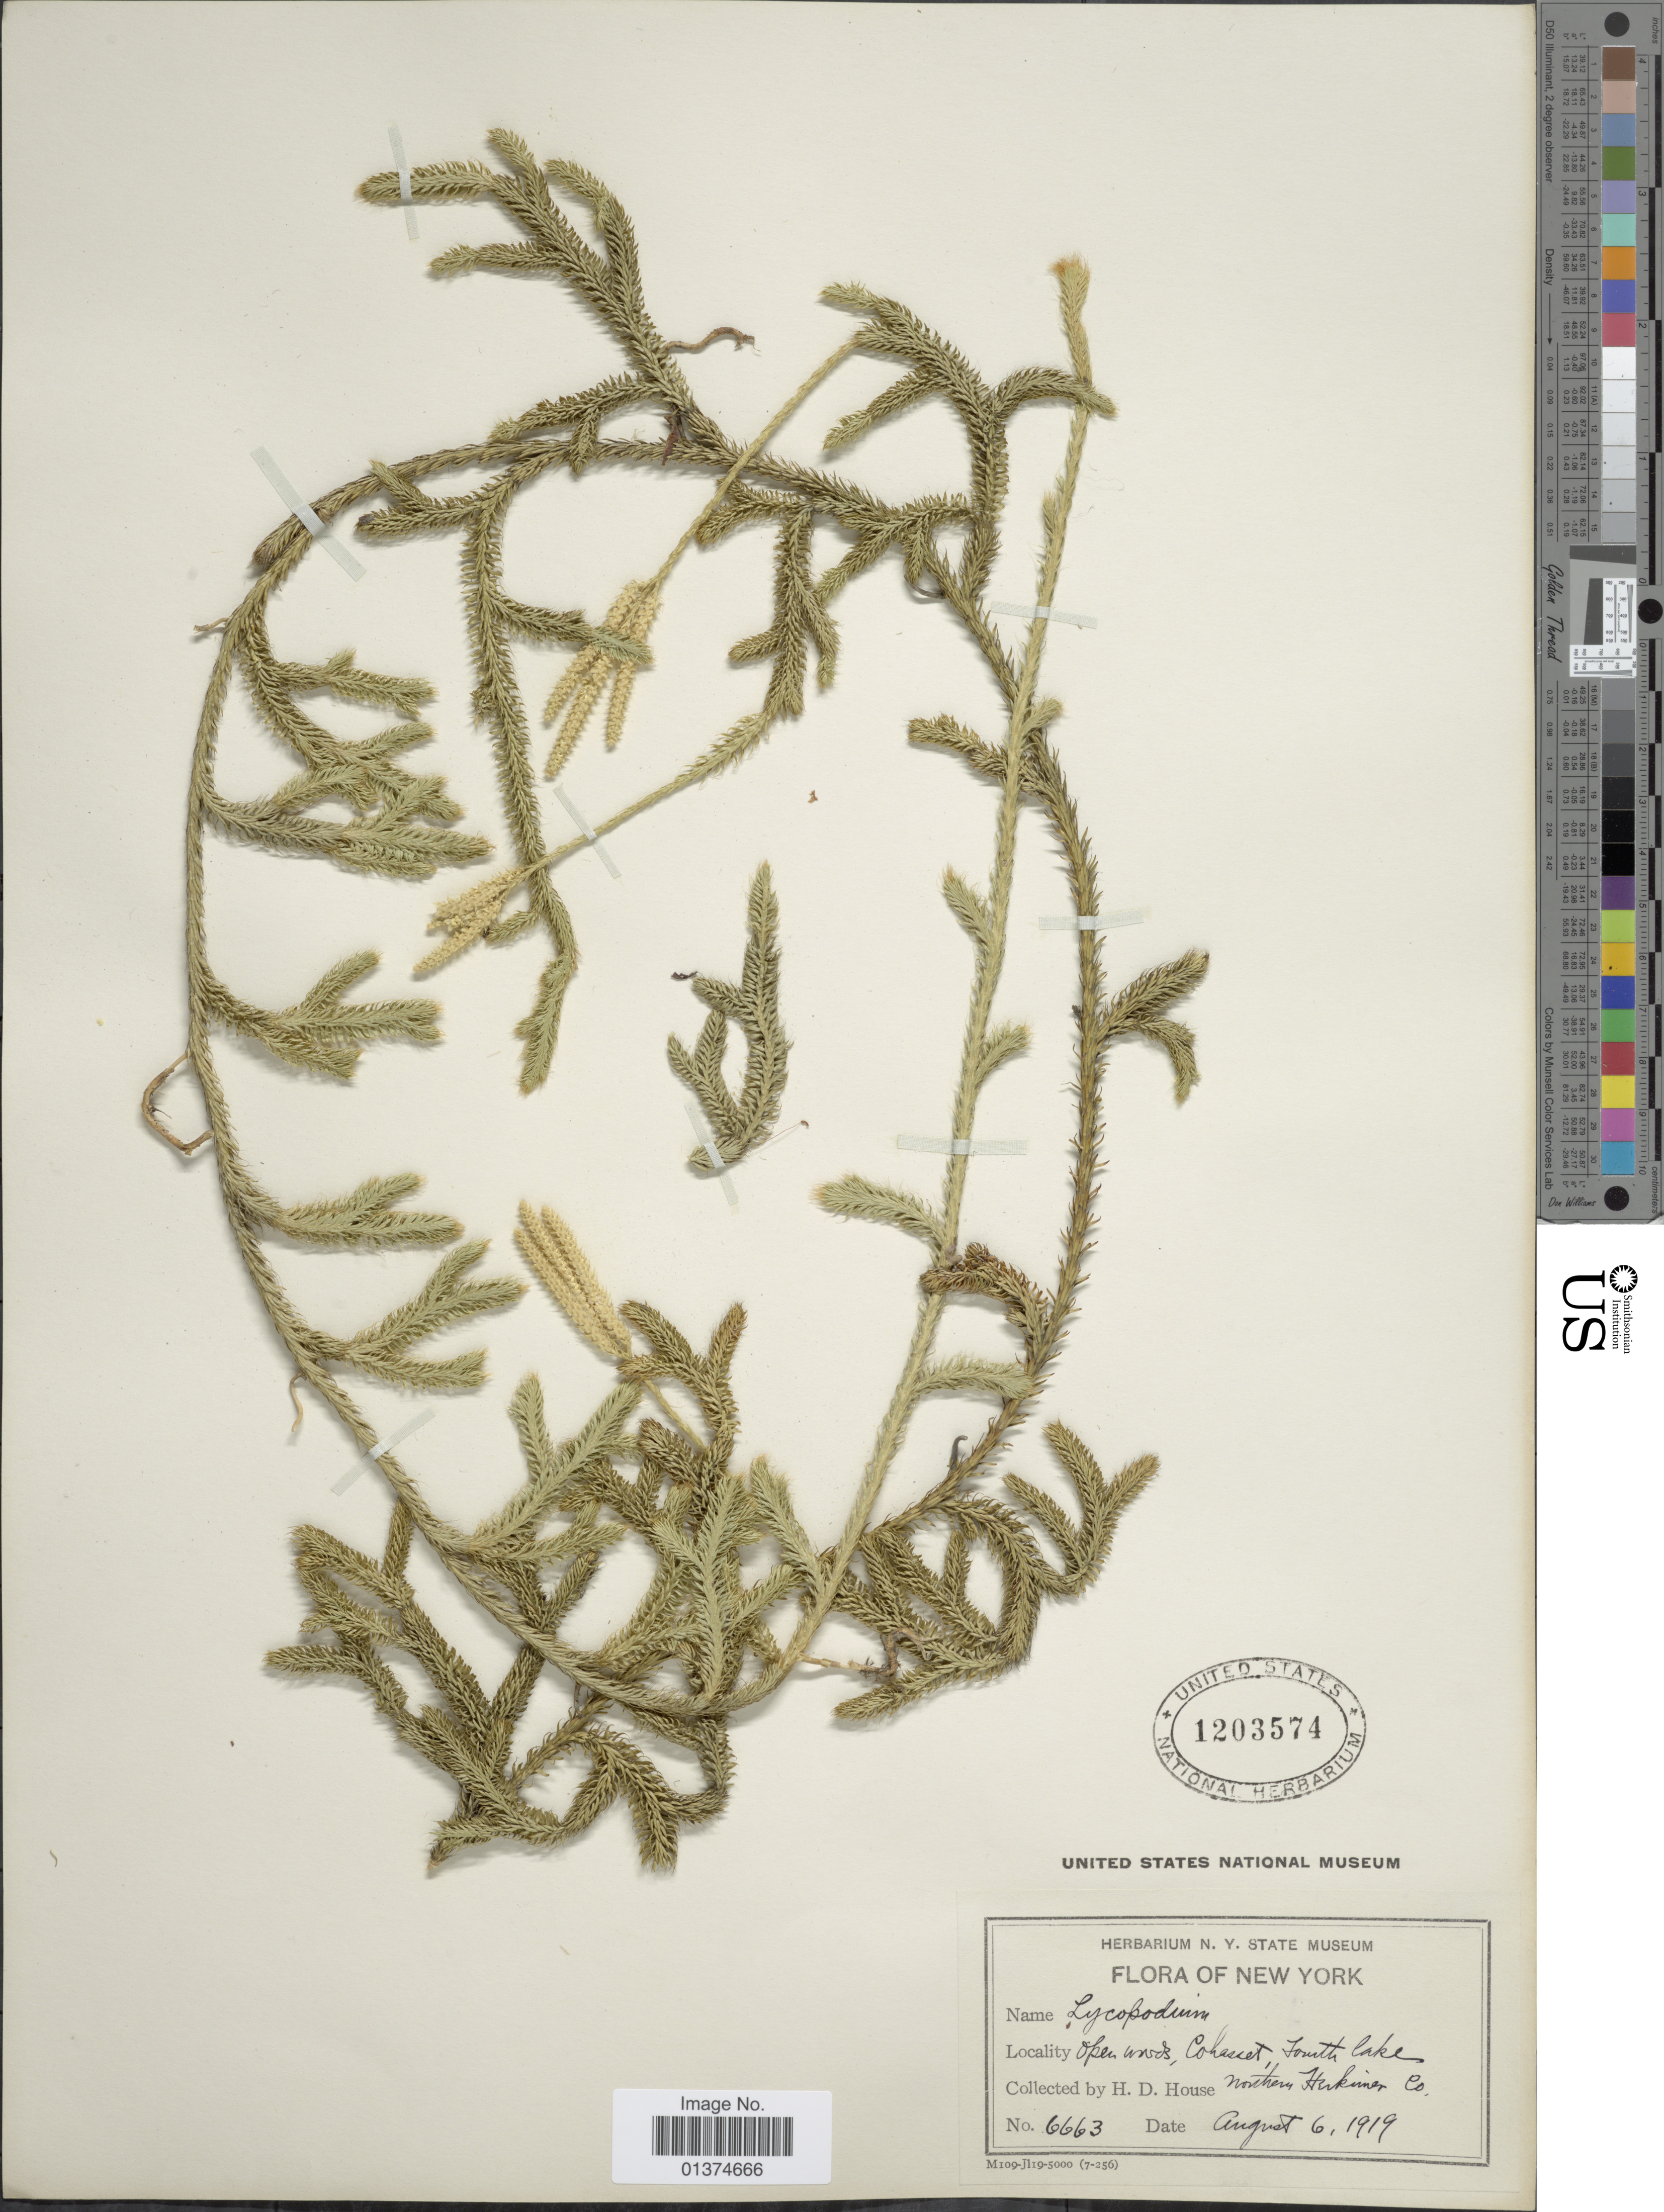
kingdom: Plantae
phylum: Tracheophyta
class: Lycopodiopsida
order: Lycopodiales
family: Lycopodiaceae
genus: Lycopodium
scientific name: Lycopodium clavatum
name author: L.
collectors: H. D. House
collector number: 6663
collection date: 1919-08-06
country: United States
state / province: New York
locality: Open woods, Cohasset, South Lakes, Northern Herkimer Co.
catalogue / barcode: US 1203574